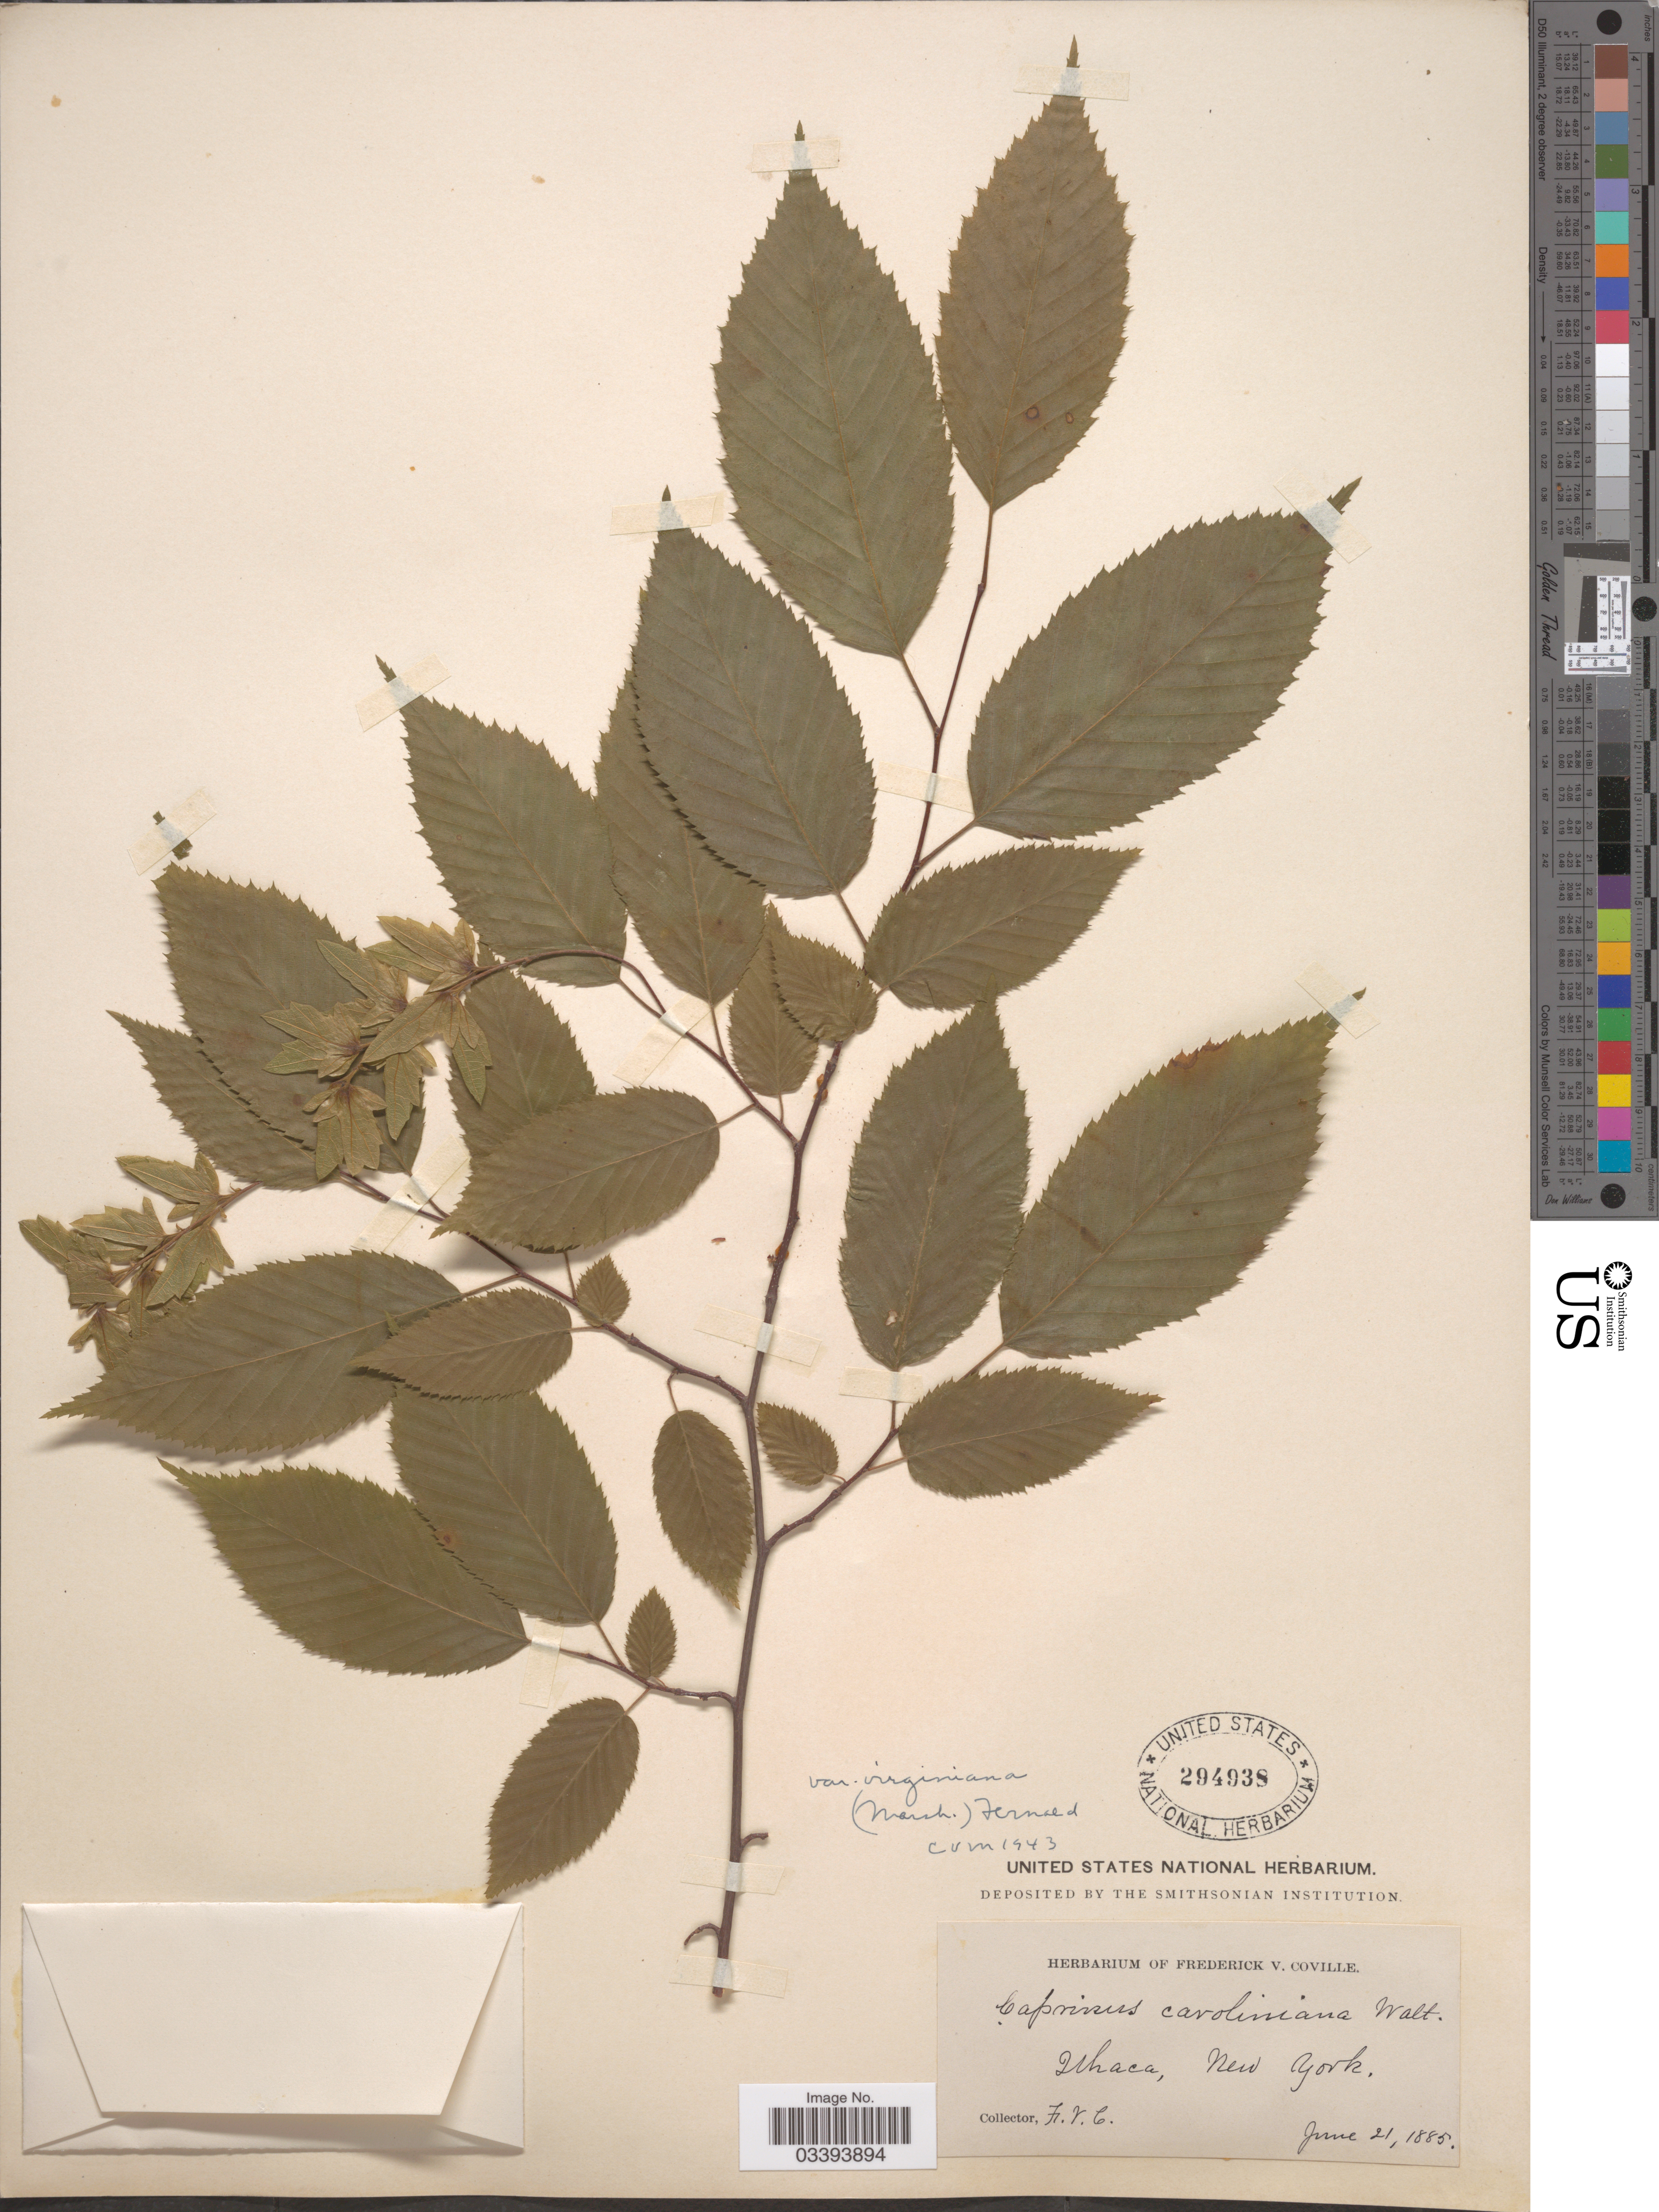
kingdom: Plantae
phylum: Tracheophyta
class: Magnoliopsida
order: Fagales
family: Betulaceae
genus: Carpinus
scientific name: Carpinus caroliniana subsp. virginiana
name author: (Marshall) Furlow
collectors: F. V. Coville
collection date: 1885-06-21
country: United States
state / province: New York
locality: Ithasca.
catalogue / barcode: US 294938